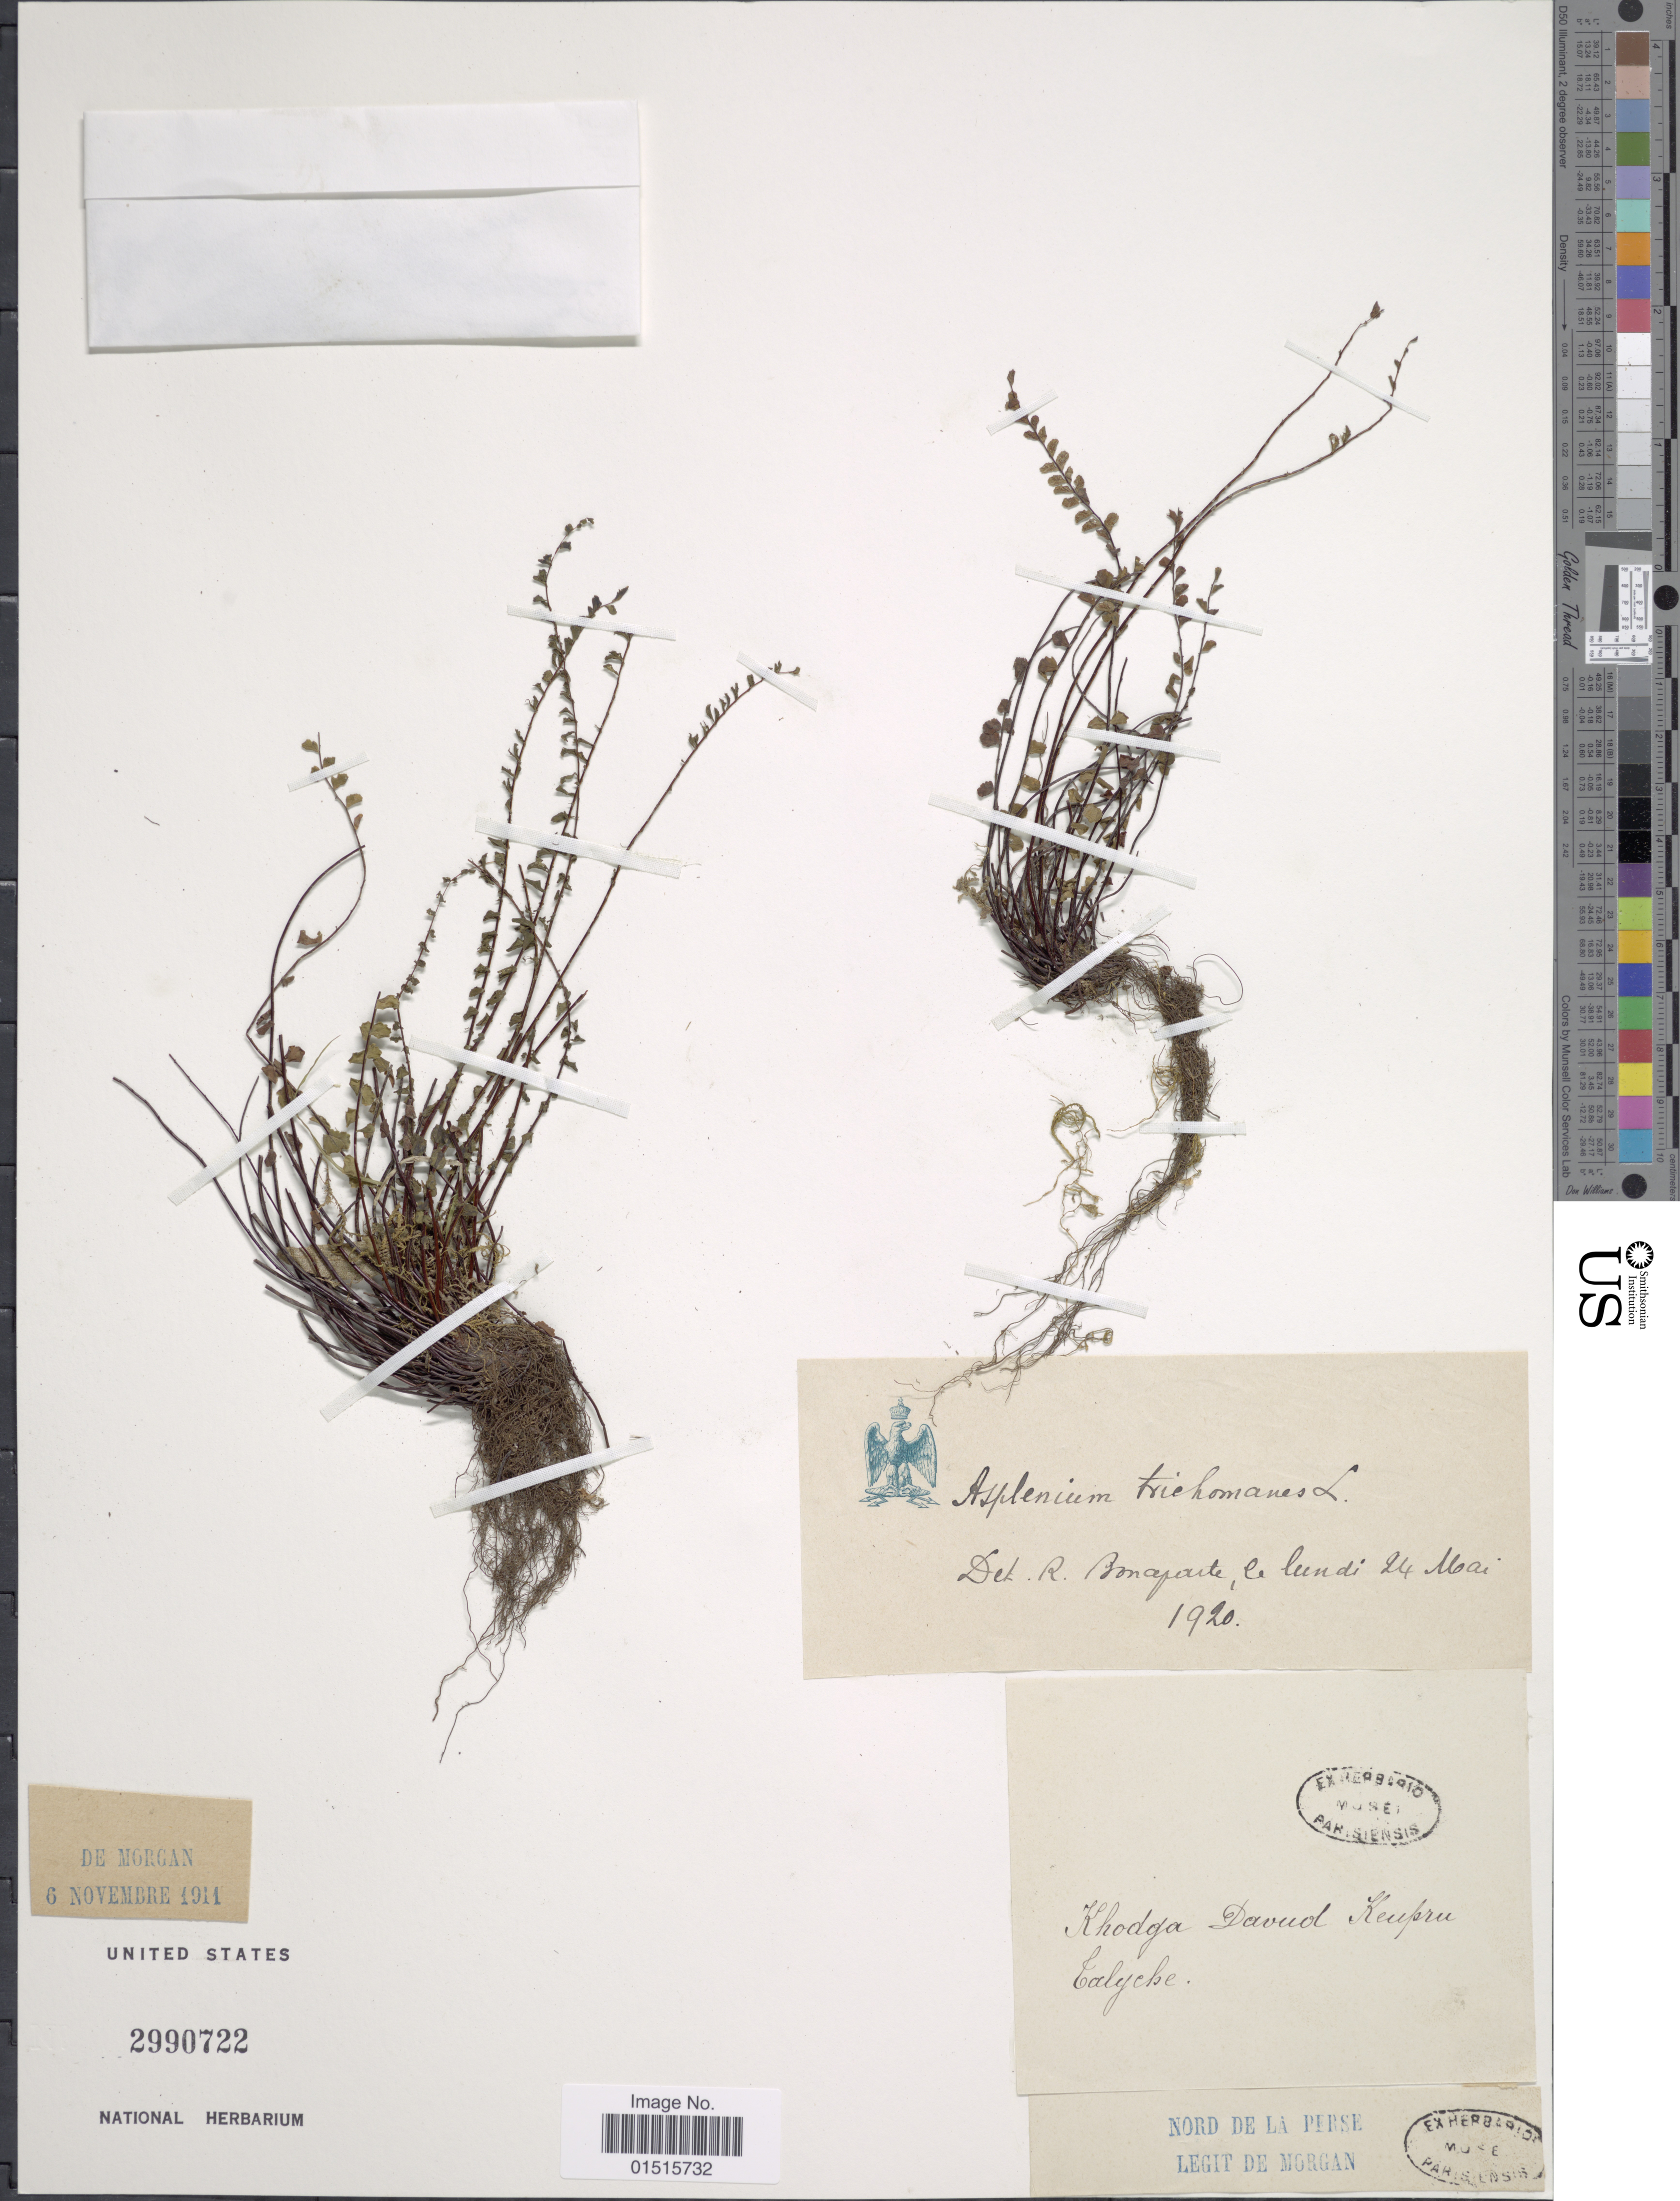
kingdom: Plantae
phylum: Tracheophyta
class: Polypodiopsida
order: Polypodiales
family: Aspleniaceae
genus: Asplenium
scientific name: Asplenium trichomanes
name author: L.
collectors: De Morgan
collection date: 1911-11-06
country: Iran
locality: Nord de la Perse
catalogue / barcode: US 2990722